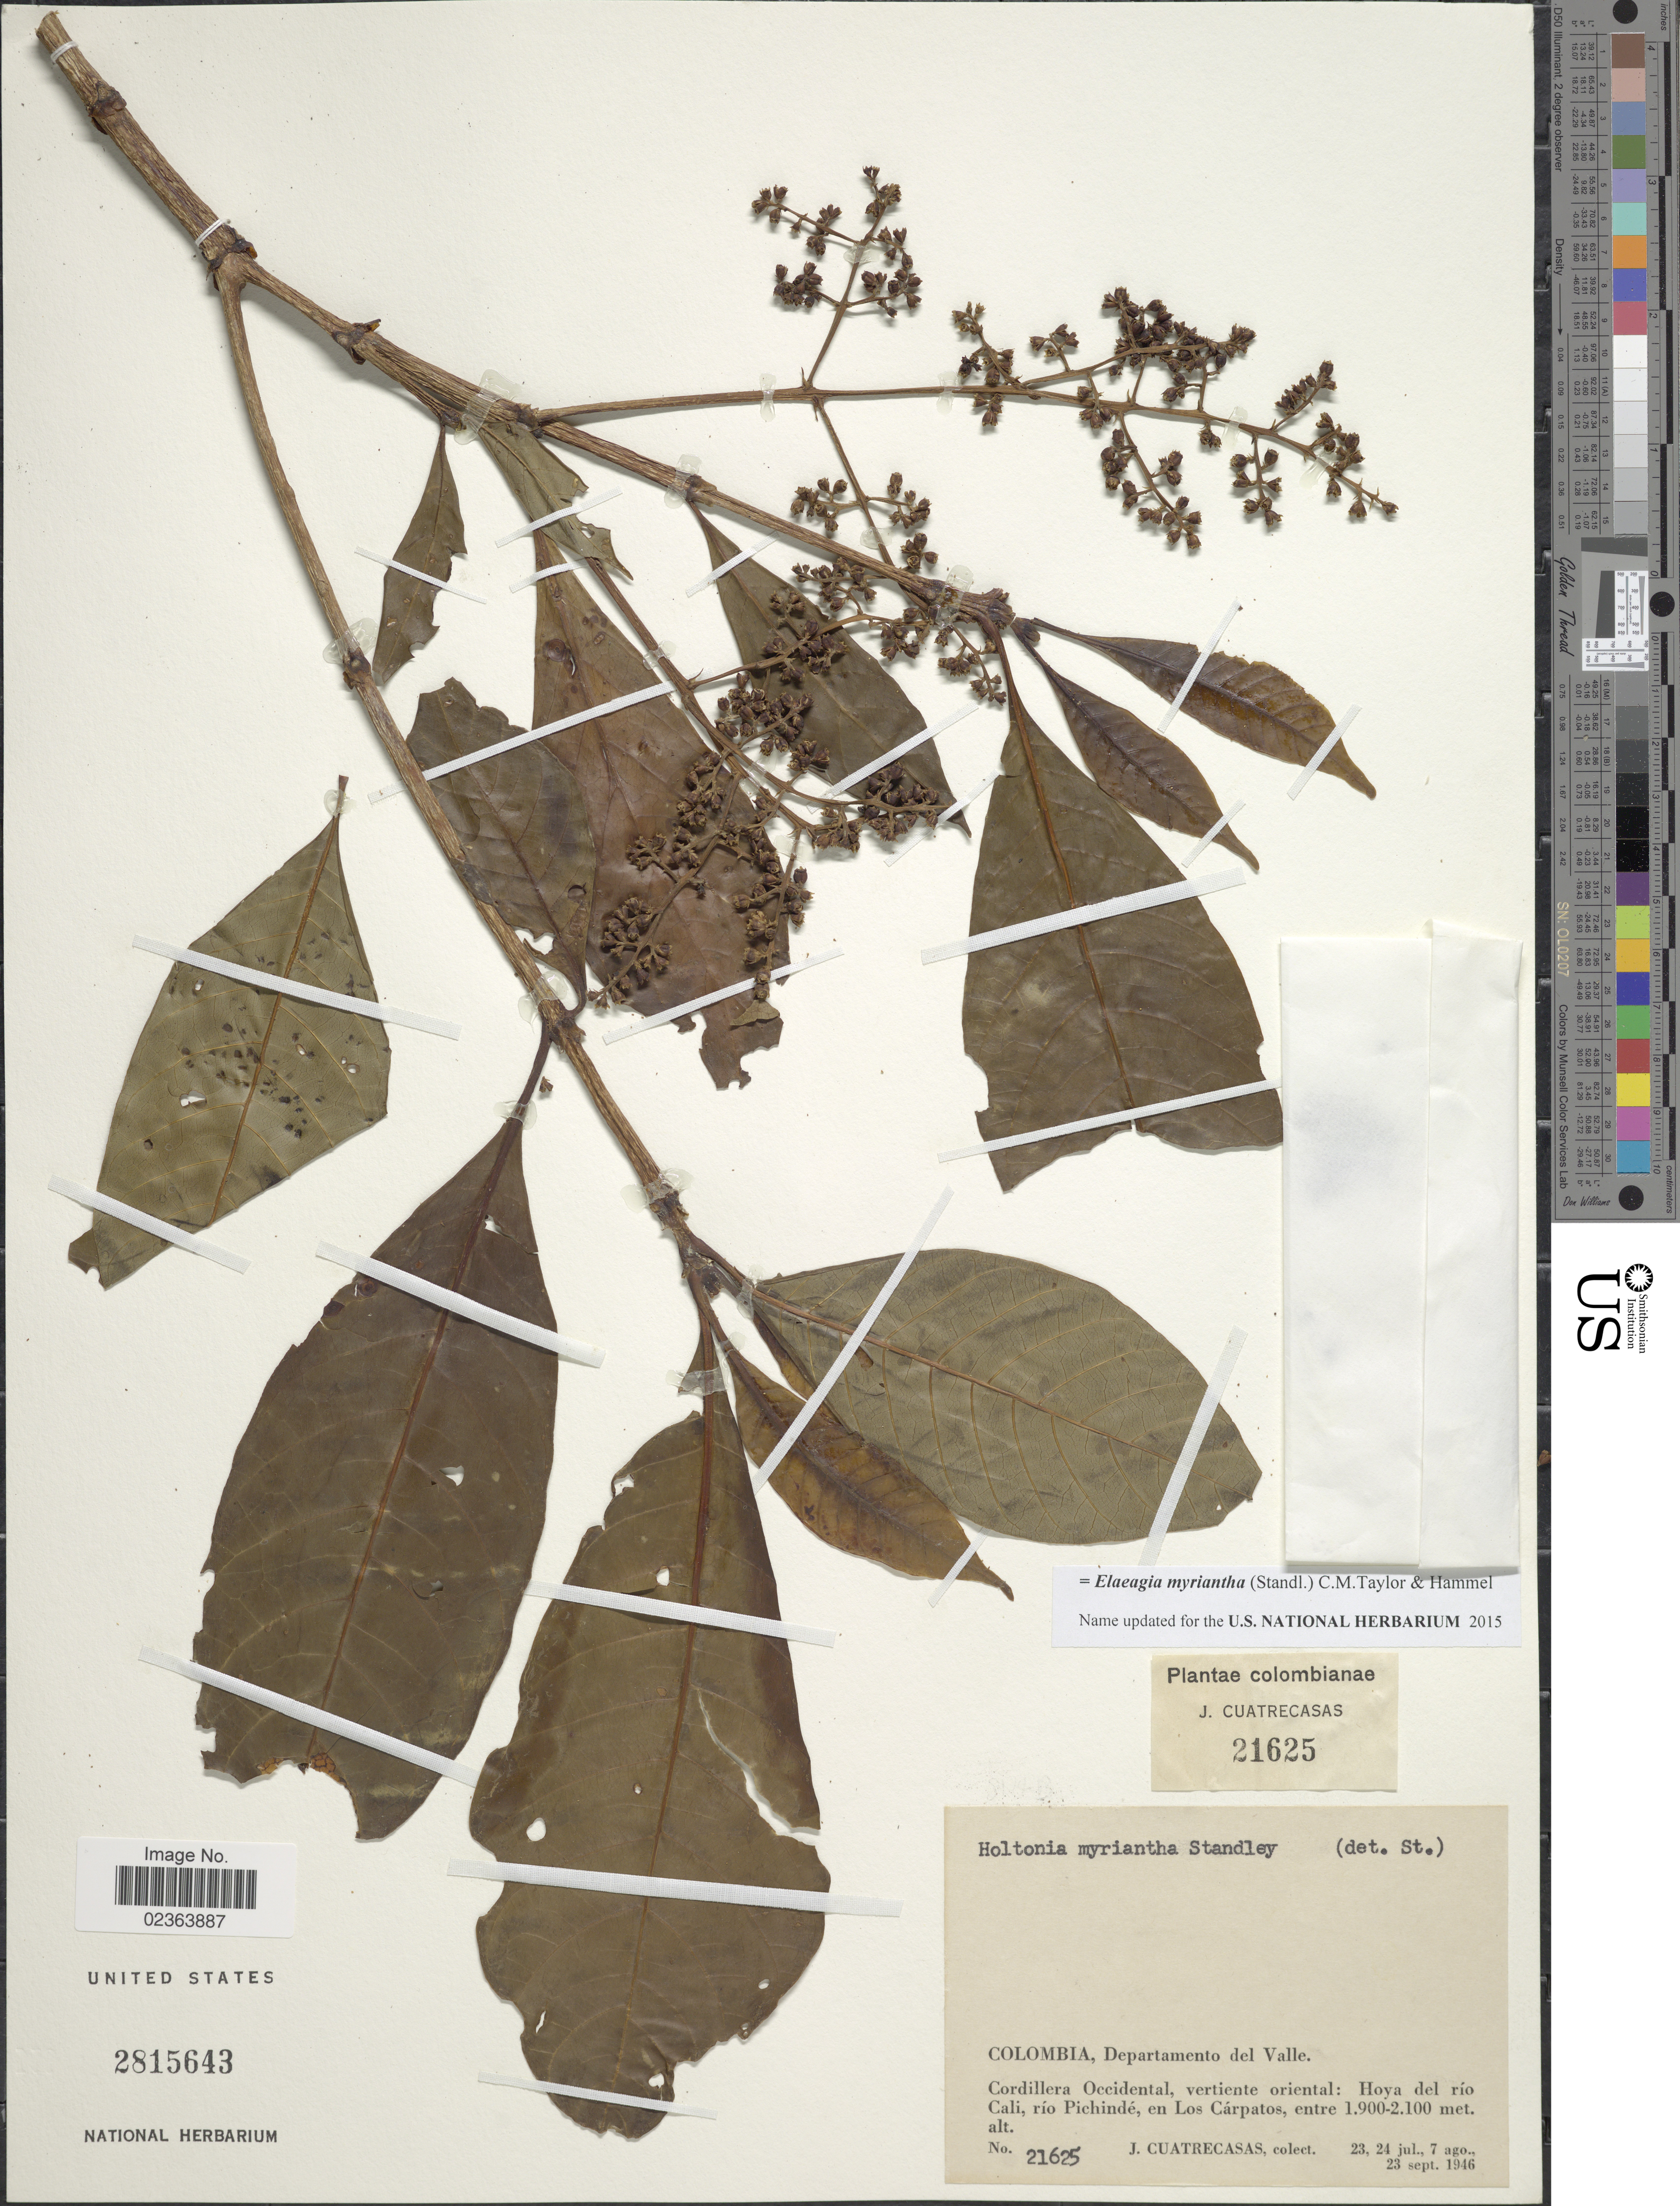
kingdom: Plantae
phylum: Tracheophyta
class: Magnoliopsida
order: Gentianales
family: Rubiaceae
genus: Elaeagia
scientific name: Elaeagia myriantha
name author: (Standl.) C.M. Taylor & Hammel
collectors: J. Cuatrecasas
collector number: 21625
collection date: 1946-07-23/1946-09-23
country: Colombia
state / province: Valle del Cauca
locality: Departamento del Valle, Cordillera Occidental, vertiente oriental: Hoya del rio Cali, rio Pichinde, en Los Carpatos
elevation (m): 1900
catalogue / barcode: US 2815643